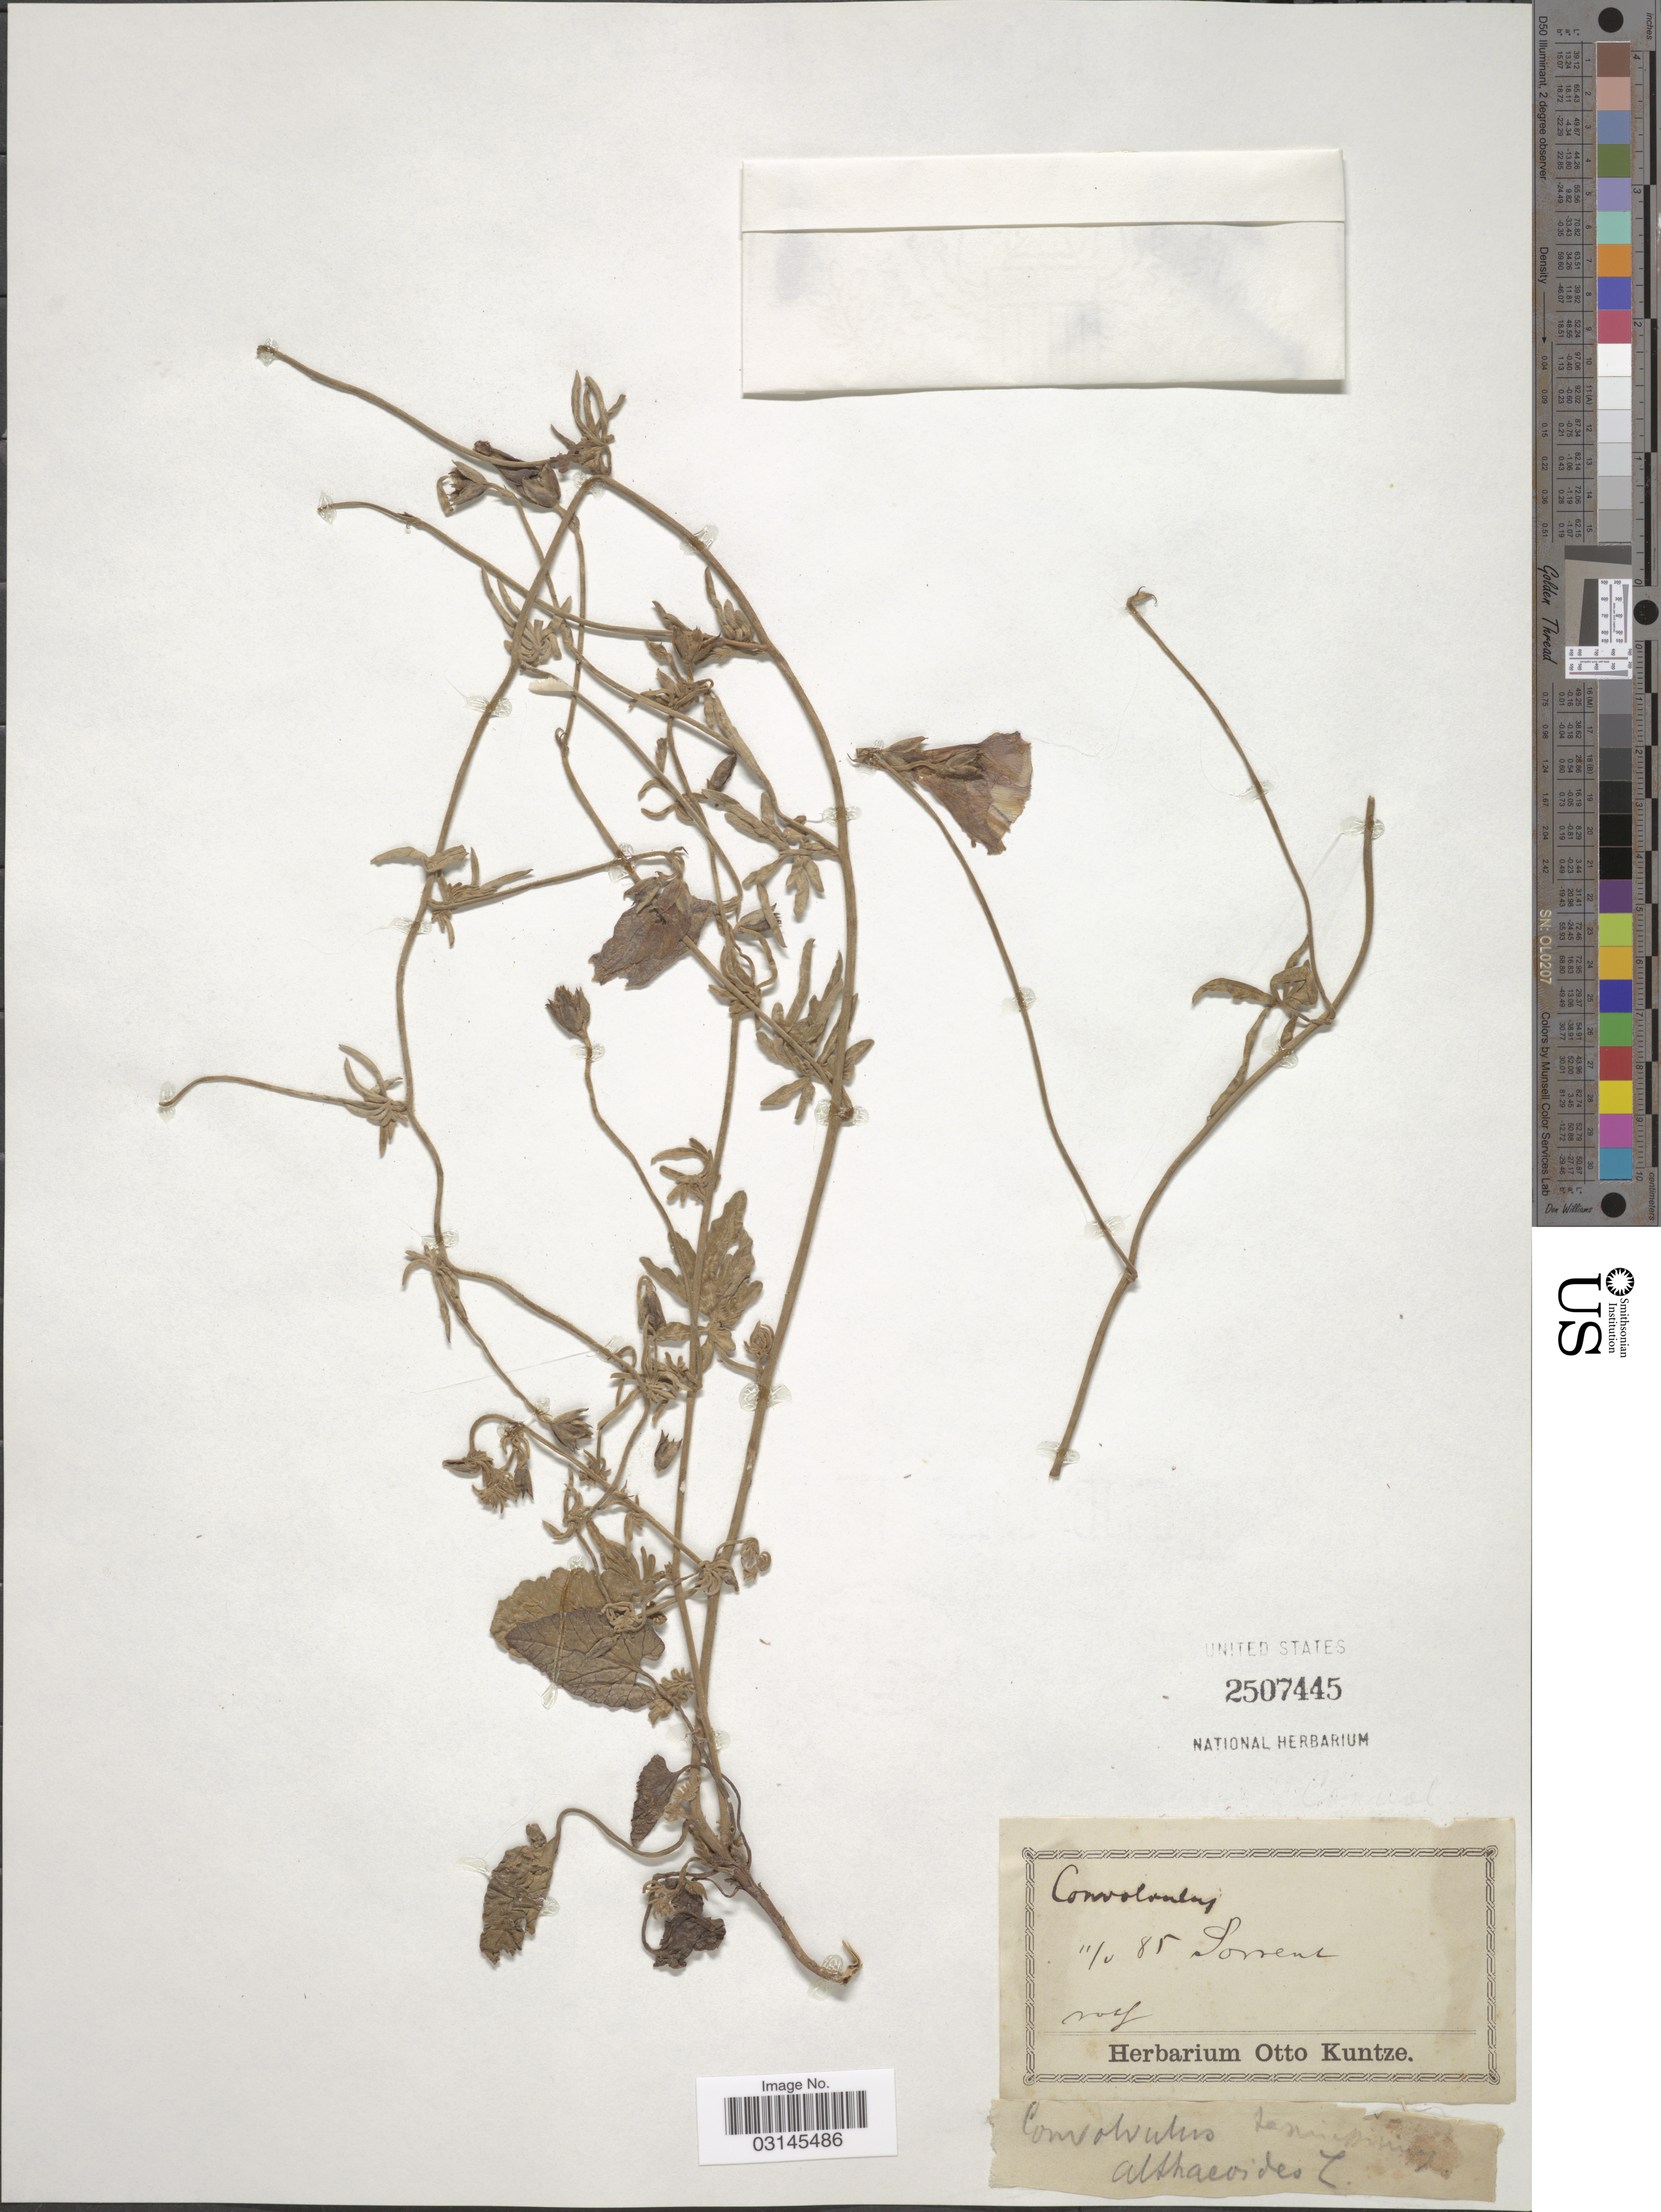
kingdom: Plantae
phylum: Tracheophyta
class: Magnoliopsida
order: Solanales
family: Convolvulaceae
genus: Convolvulus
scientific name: Convolvulus althaeoides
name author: L.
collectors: ex herb. Otto Kuntze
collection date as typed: Transcribed d/m/y: 11/5/85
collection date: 1885-05-11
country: Italy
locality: Sorrent soy [interpreted]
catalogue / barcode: US 2507445